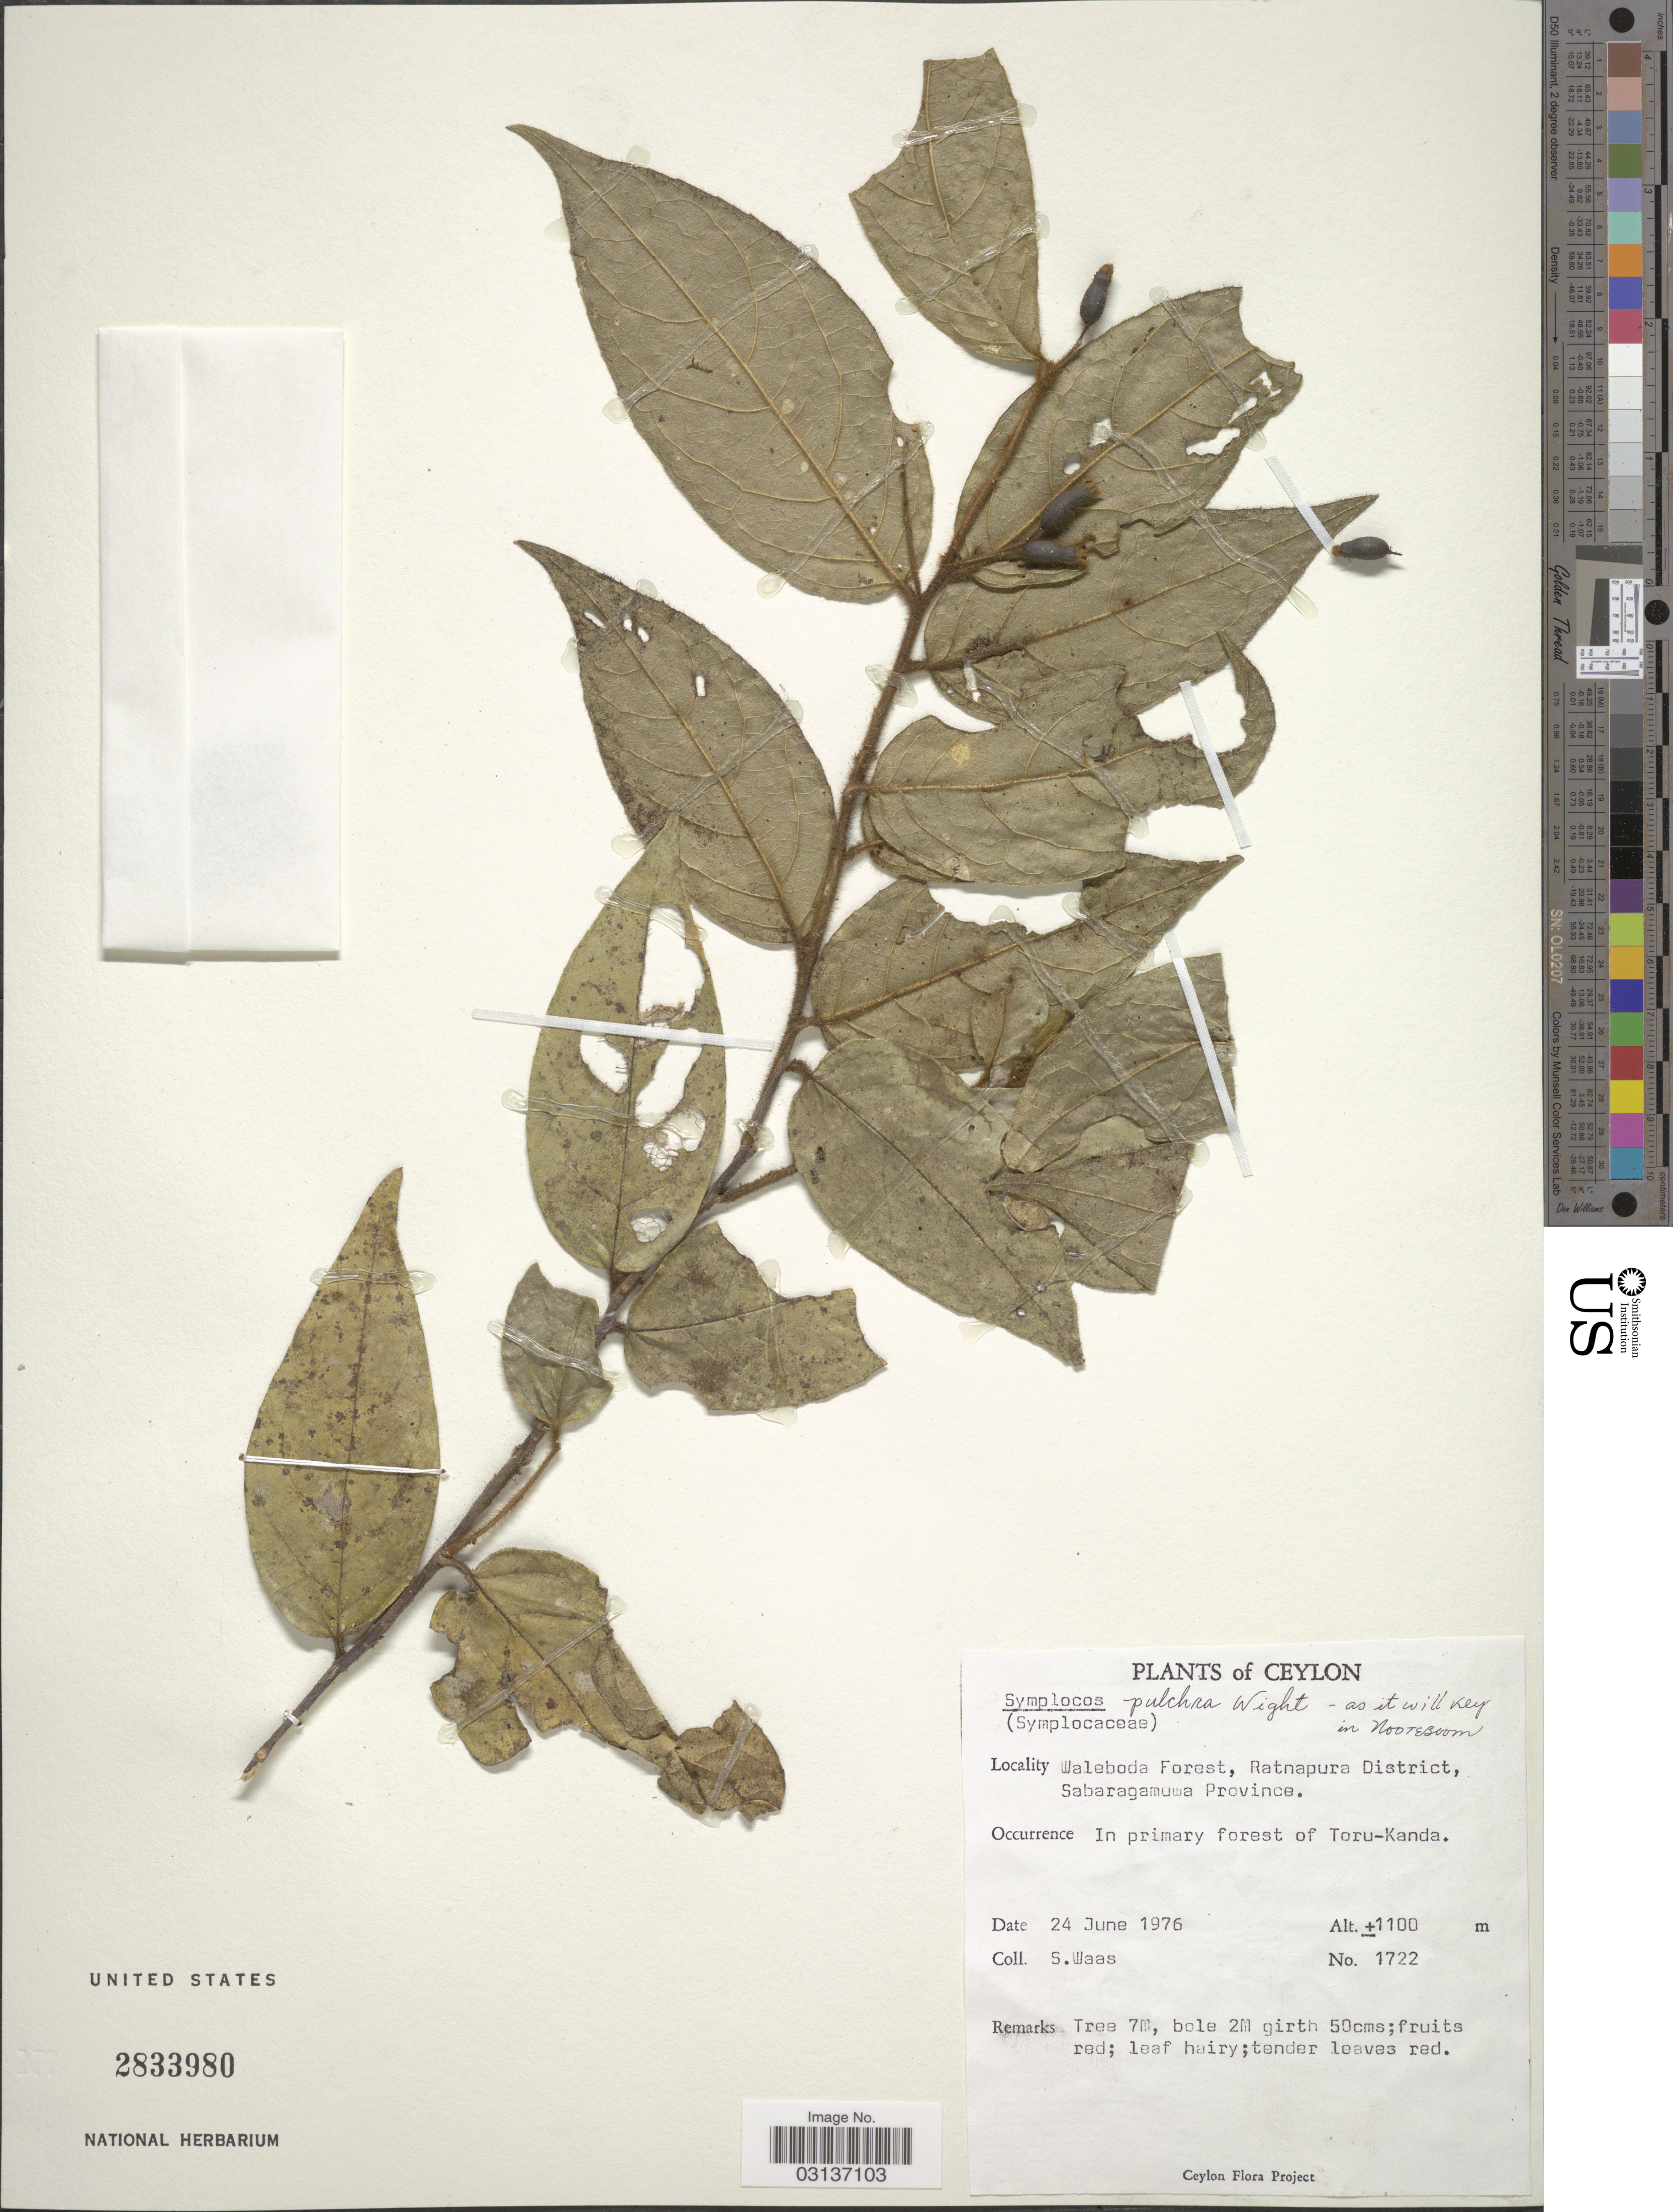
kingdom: Plantae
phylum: Tracheophyta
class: Magnoliopsida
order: Ericales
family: Symplocaceae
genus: Symplocos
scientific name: Symplocos pulchra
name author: Wight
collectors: S. Waas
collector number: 1722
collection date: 1976-06-24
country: Sri Lanka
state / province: Sabaragamuwa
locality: Ceylon. Waleboda Forest, Ratnapura District. In primary forest of Toru-Kanda.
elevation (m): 1100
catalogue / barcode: US 2833980